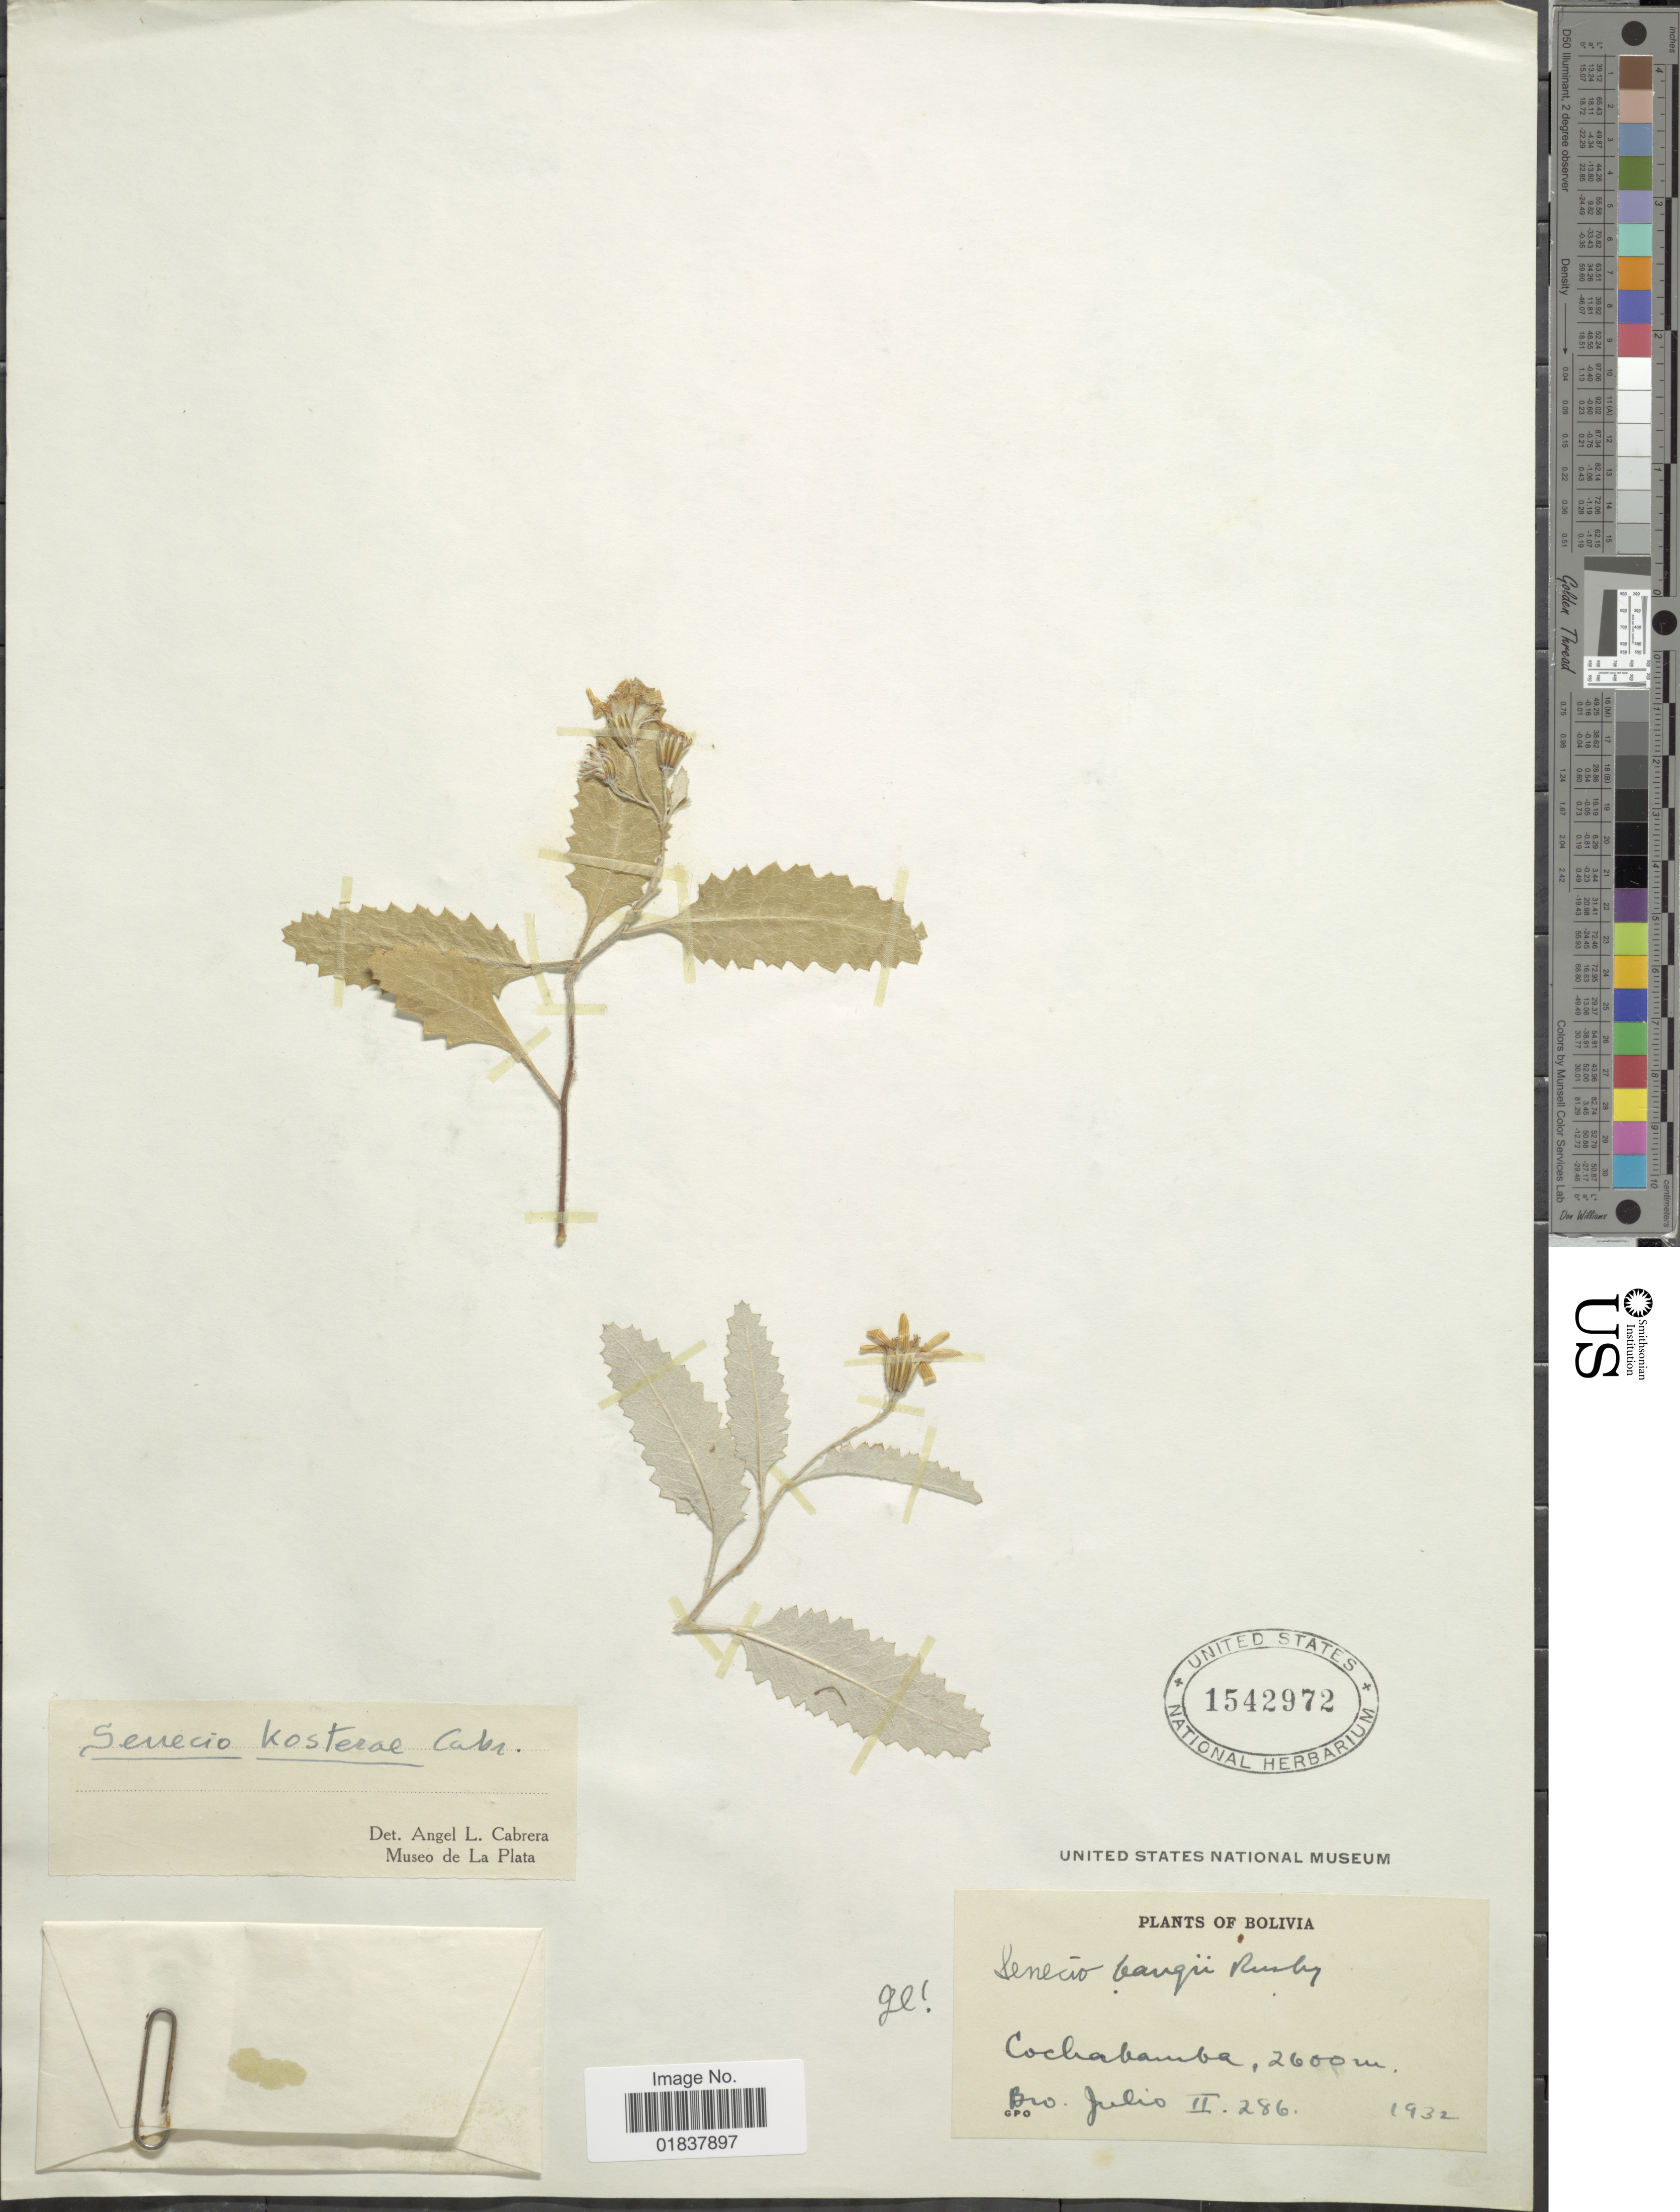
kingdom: Plantae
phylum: Tracheophyta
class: Magnoliopsida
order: Asterales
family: Asteraceae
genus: Senecio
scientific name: Senecio kosterae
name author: Cabrera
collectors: Bro. Julio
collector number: II286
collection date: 1932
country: Bolivia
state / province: Cochabamba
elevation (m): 2600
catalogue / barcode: US 1542972